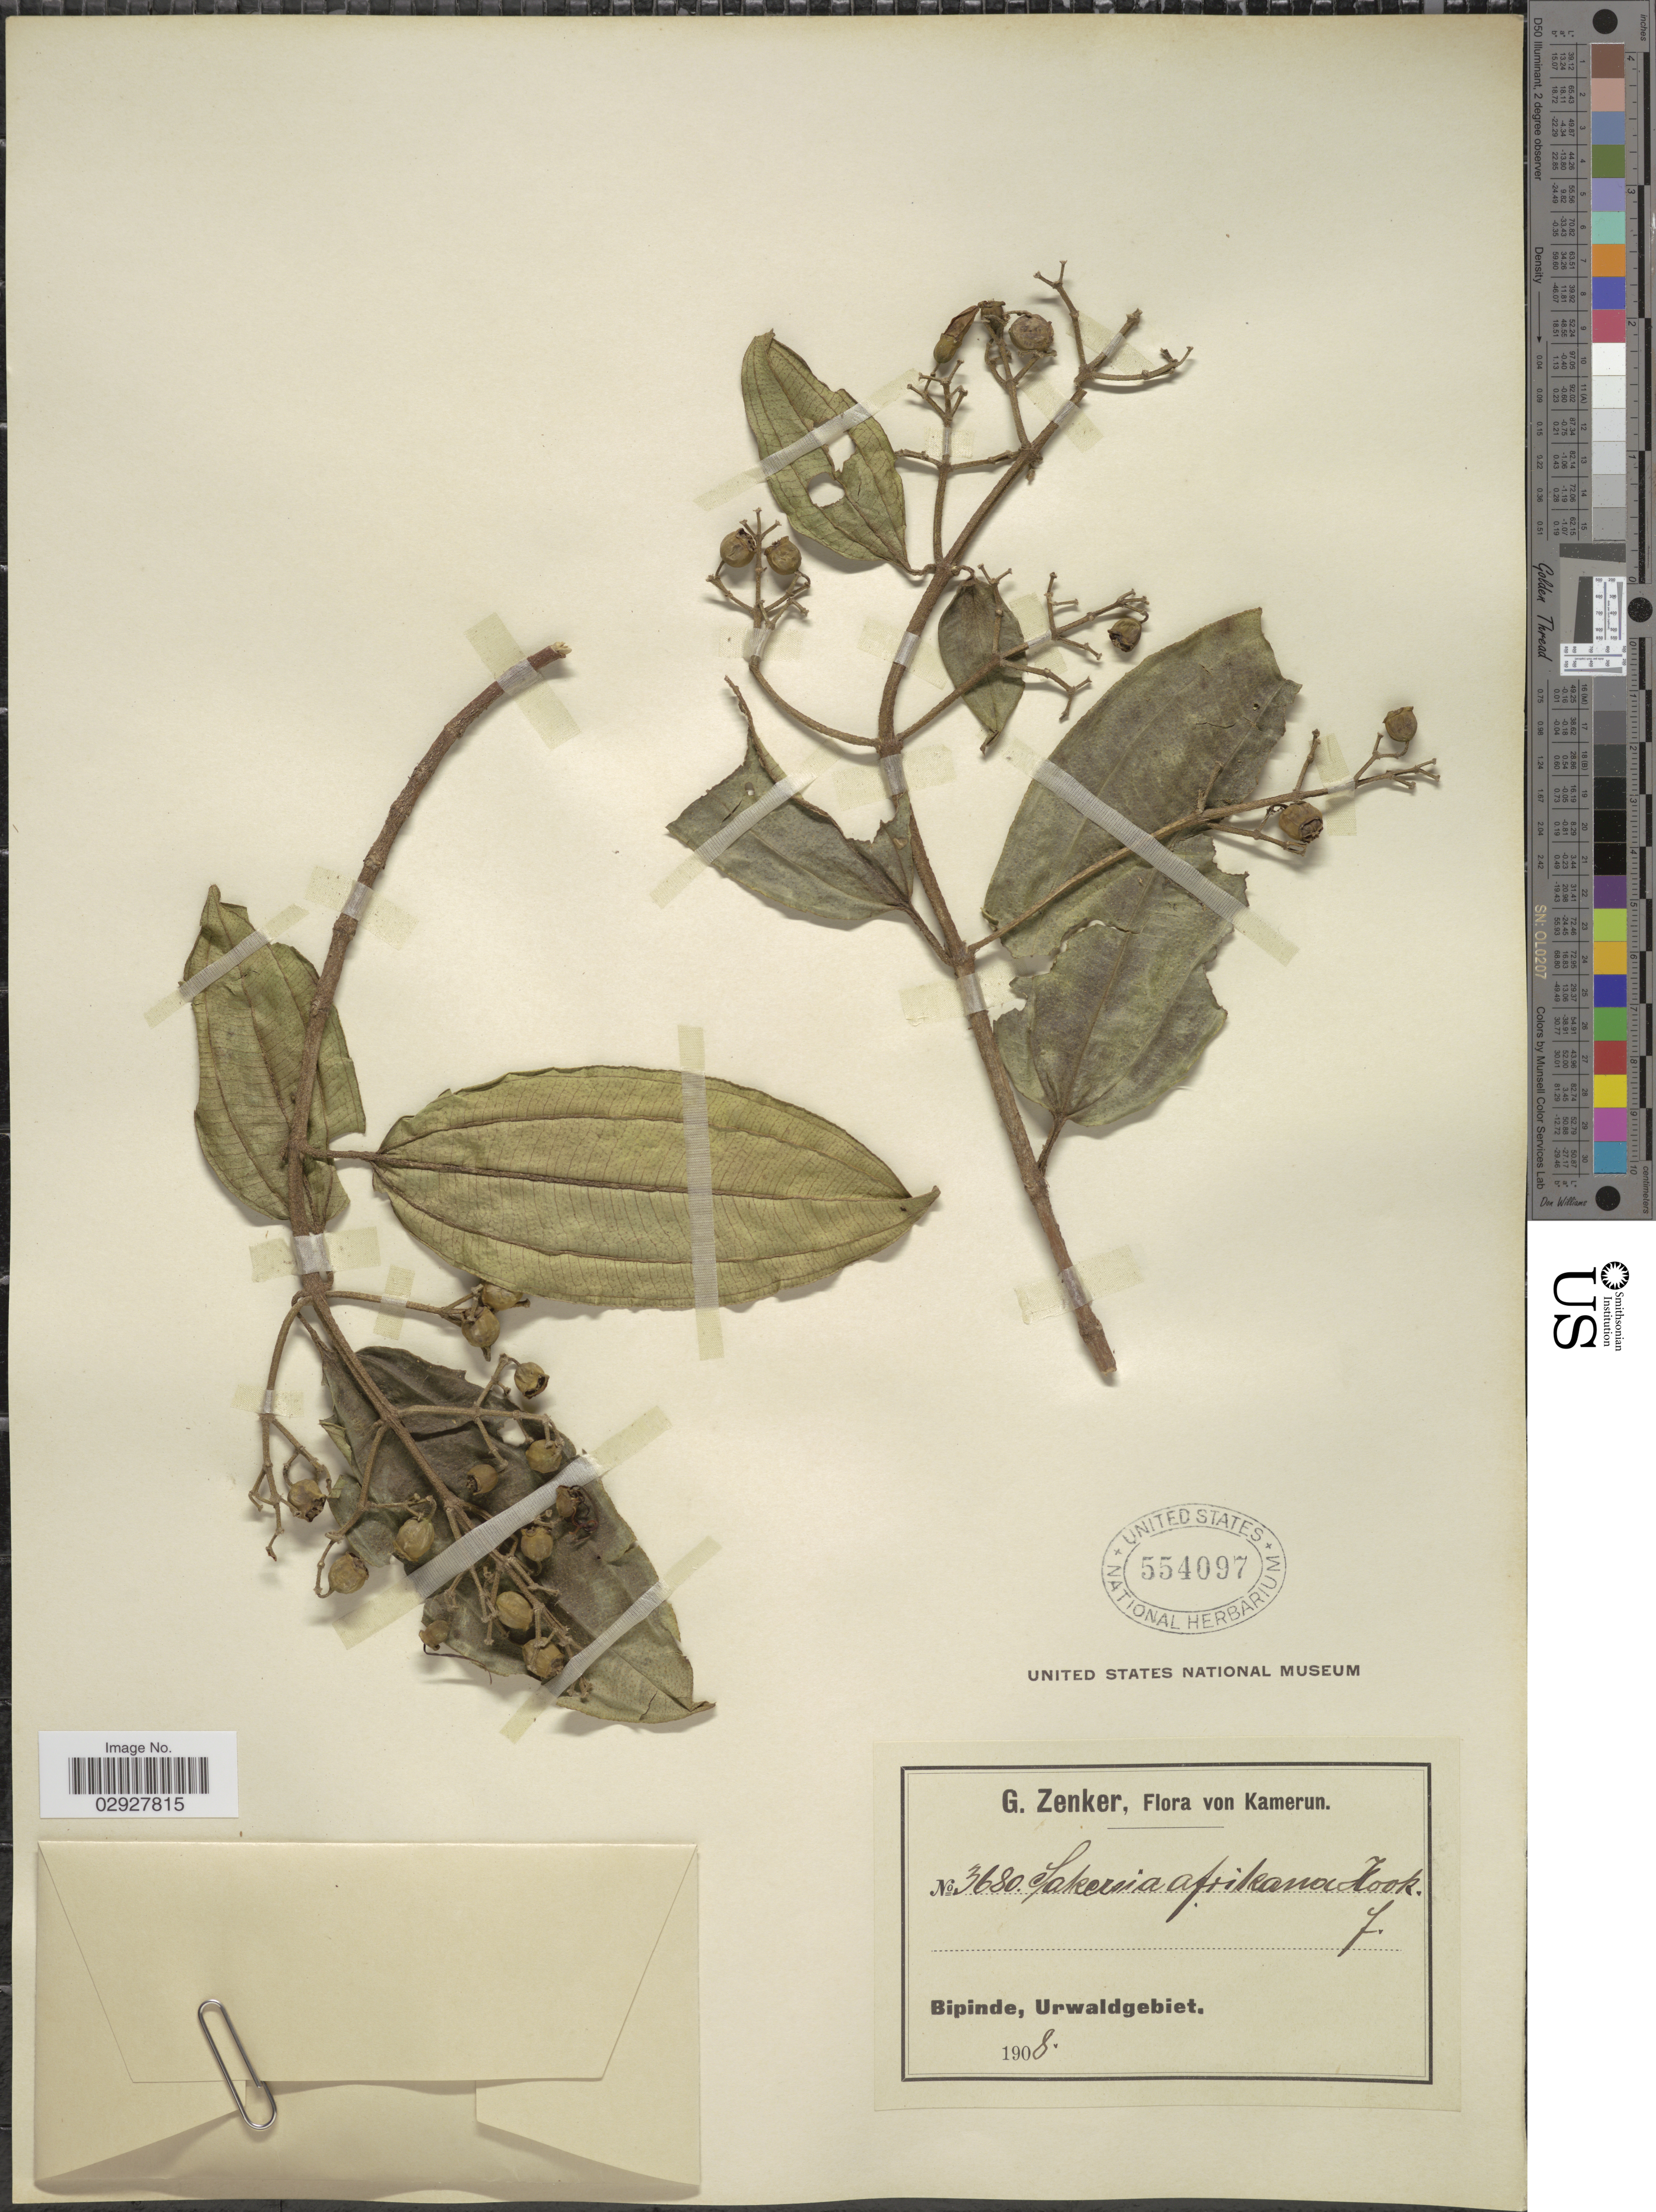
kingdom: Plantae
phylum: Tracheophyta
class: Magnoliopsida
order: Myrtales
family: Melastomataceae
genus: Dichaetanthera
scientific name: Dichaetanthera africana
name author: (Hook. f.) Jacq.-Fél.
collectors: G. A. Zenker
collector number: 3680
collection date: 1908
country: Cameroon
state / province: Sud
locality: Kamerun. Bipinde, Urwaldgebiet.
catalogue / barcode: US 554097